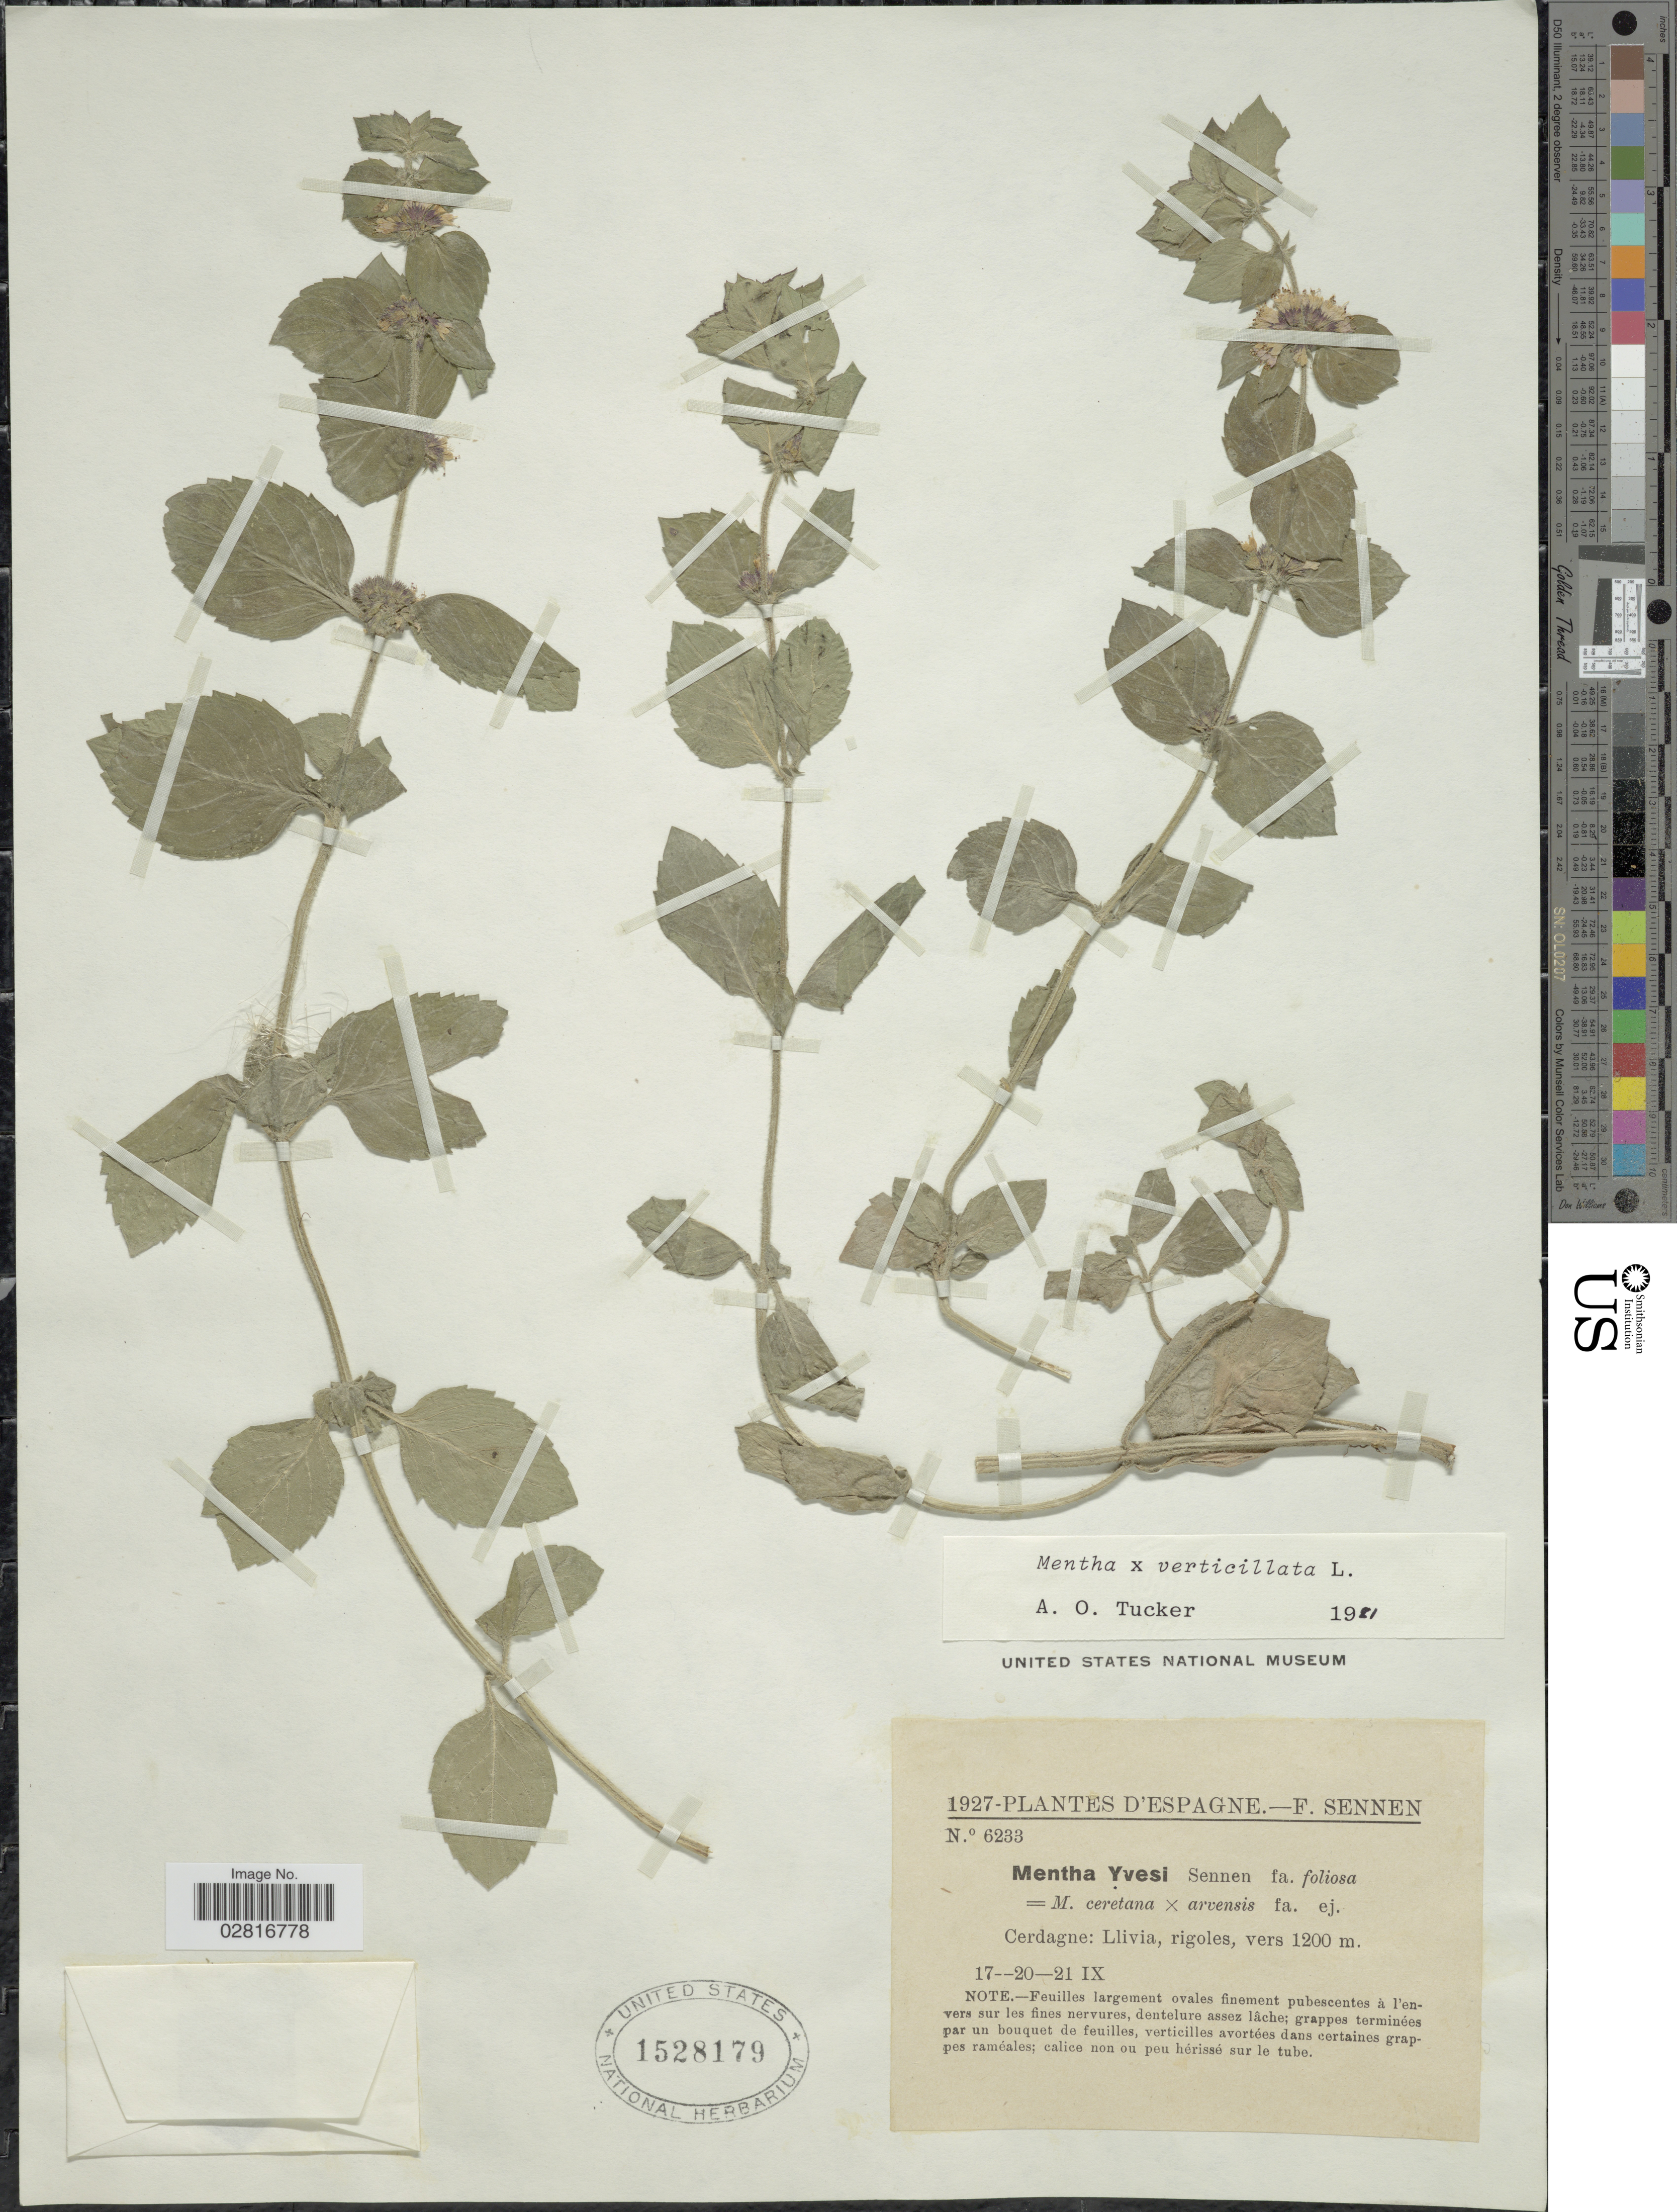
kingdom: Plantae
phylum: Tracheophyta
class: Magnoliopsida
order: Lamiales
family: Lamiaceae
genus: Mentha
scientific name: Mentha x verticillata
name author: L.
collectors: E. Sennen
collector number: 6233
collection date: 1927-09-17/1927-09-21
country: Spain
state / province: Islas Baleares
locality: D'Espagne, Cerdagne: Llivia, rigoles.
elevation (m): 1200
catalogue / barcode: US 1528179